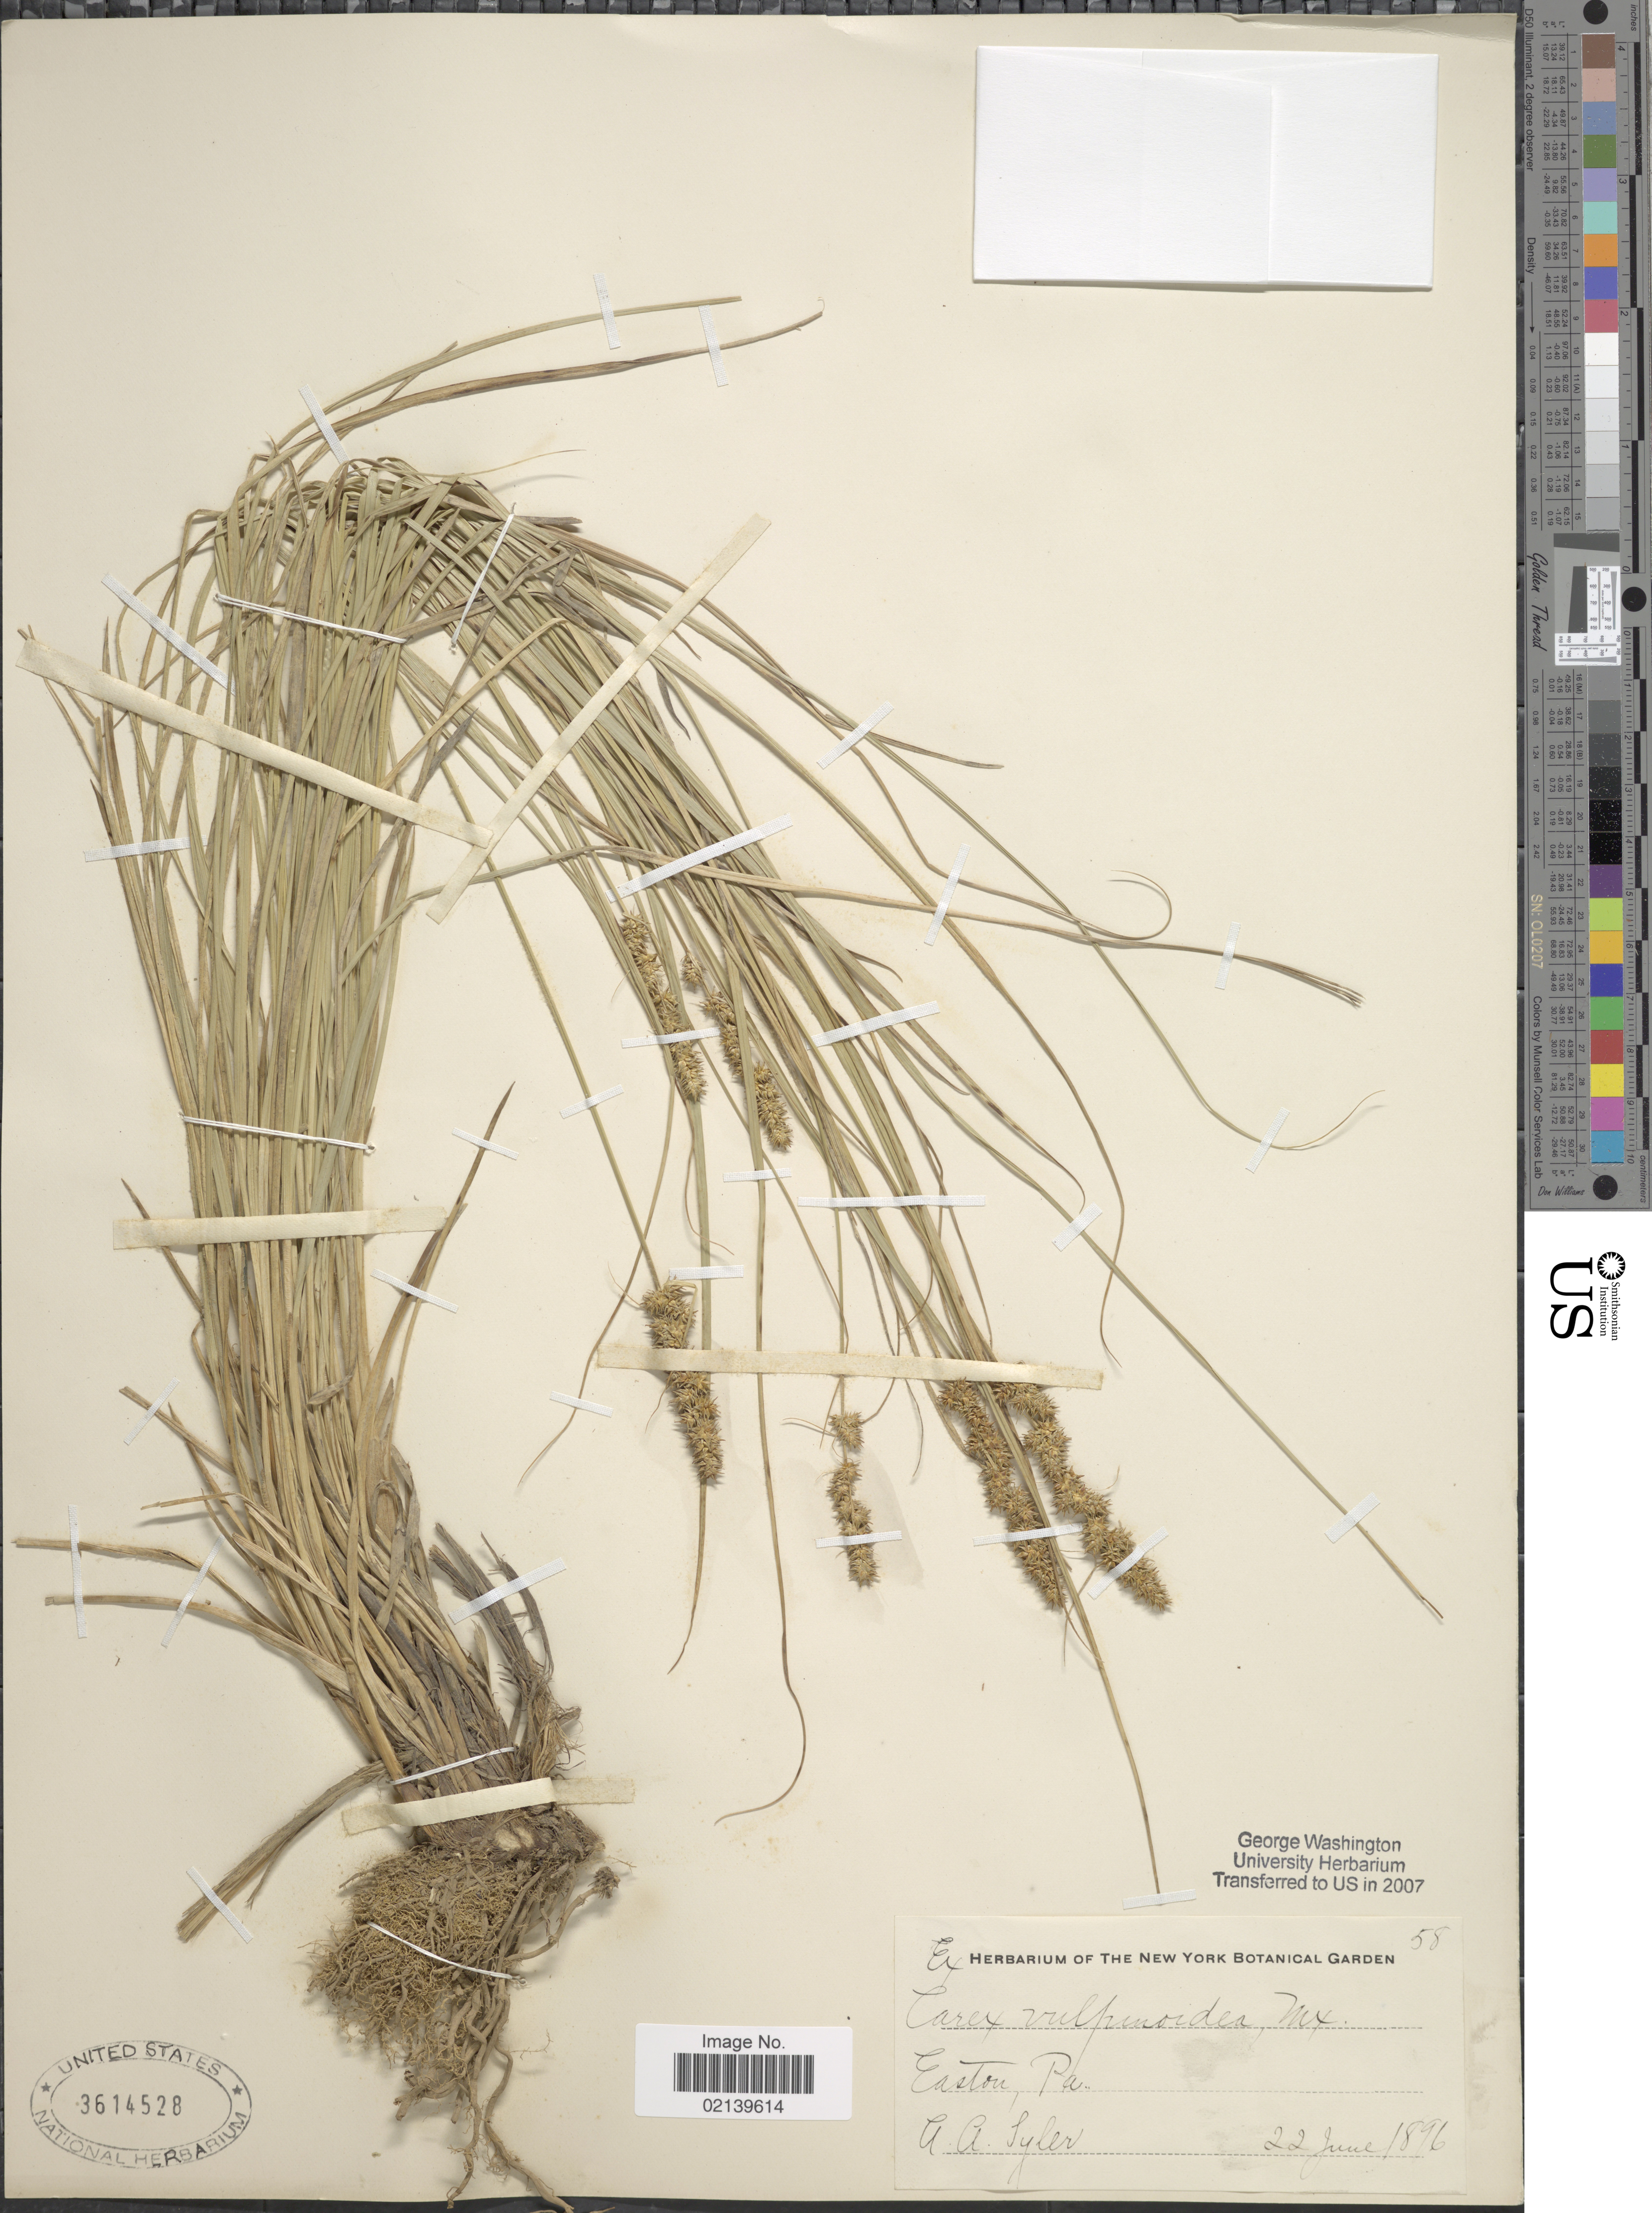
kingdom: Plantae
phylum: Tracheophyta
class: Liliopsida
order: Poales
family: Cyperaceae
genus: Carex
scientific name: Carex vulpinoidea Michx.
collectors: A. Tyler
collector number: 58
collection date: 1896-06-22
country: United States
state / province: Pennsylvania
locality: Easton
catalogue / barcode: US 3614528